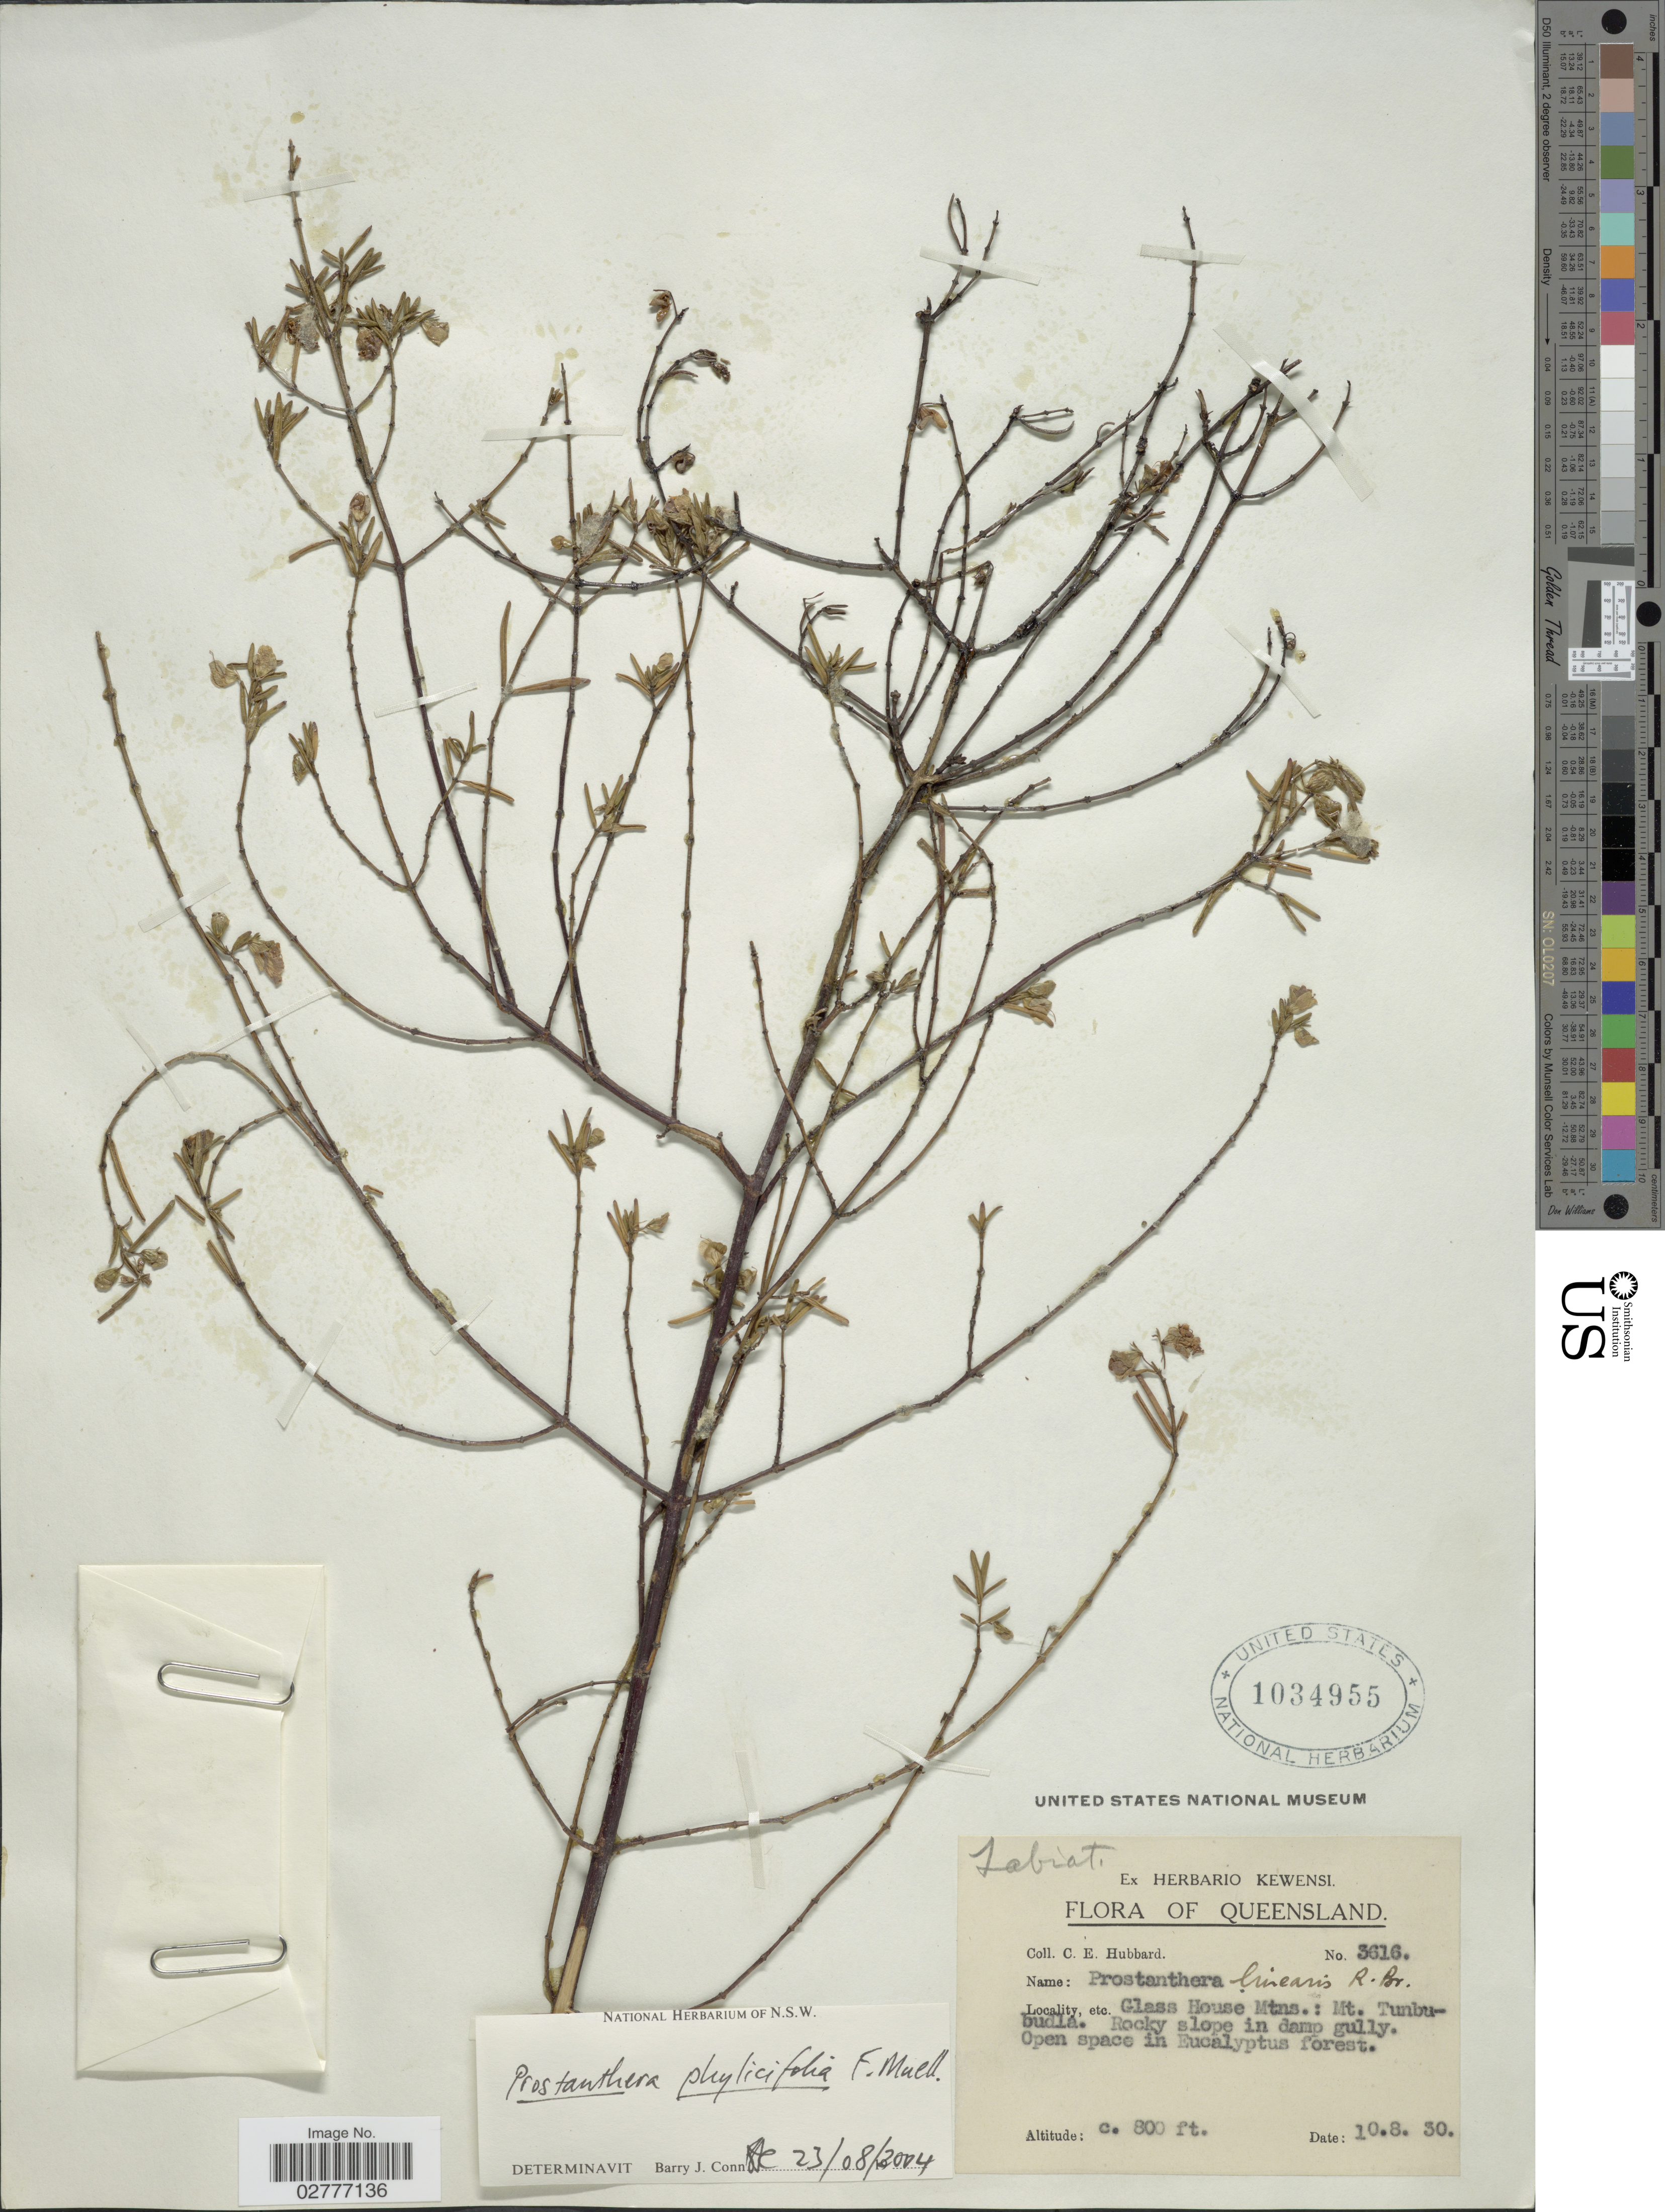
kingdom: Plantae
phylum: Tracheophyta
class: Magnoliopsida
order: Lamiales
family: Lamiaceae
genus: Prostanthera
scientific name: Prostanthera phylicifolia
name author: F. Muell.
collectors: C. E. Hubbard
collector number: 3616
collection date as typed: Transcribed d/m/y: 10/8/30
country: Australia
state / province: Queensland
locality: Glass House Mtns.: Mt. Tunbubudla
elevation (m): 244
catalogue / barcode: US 1034955